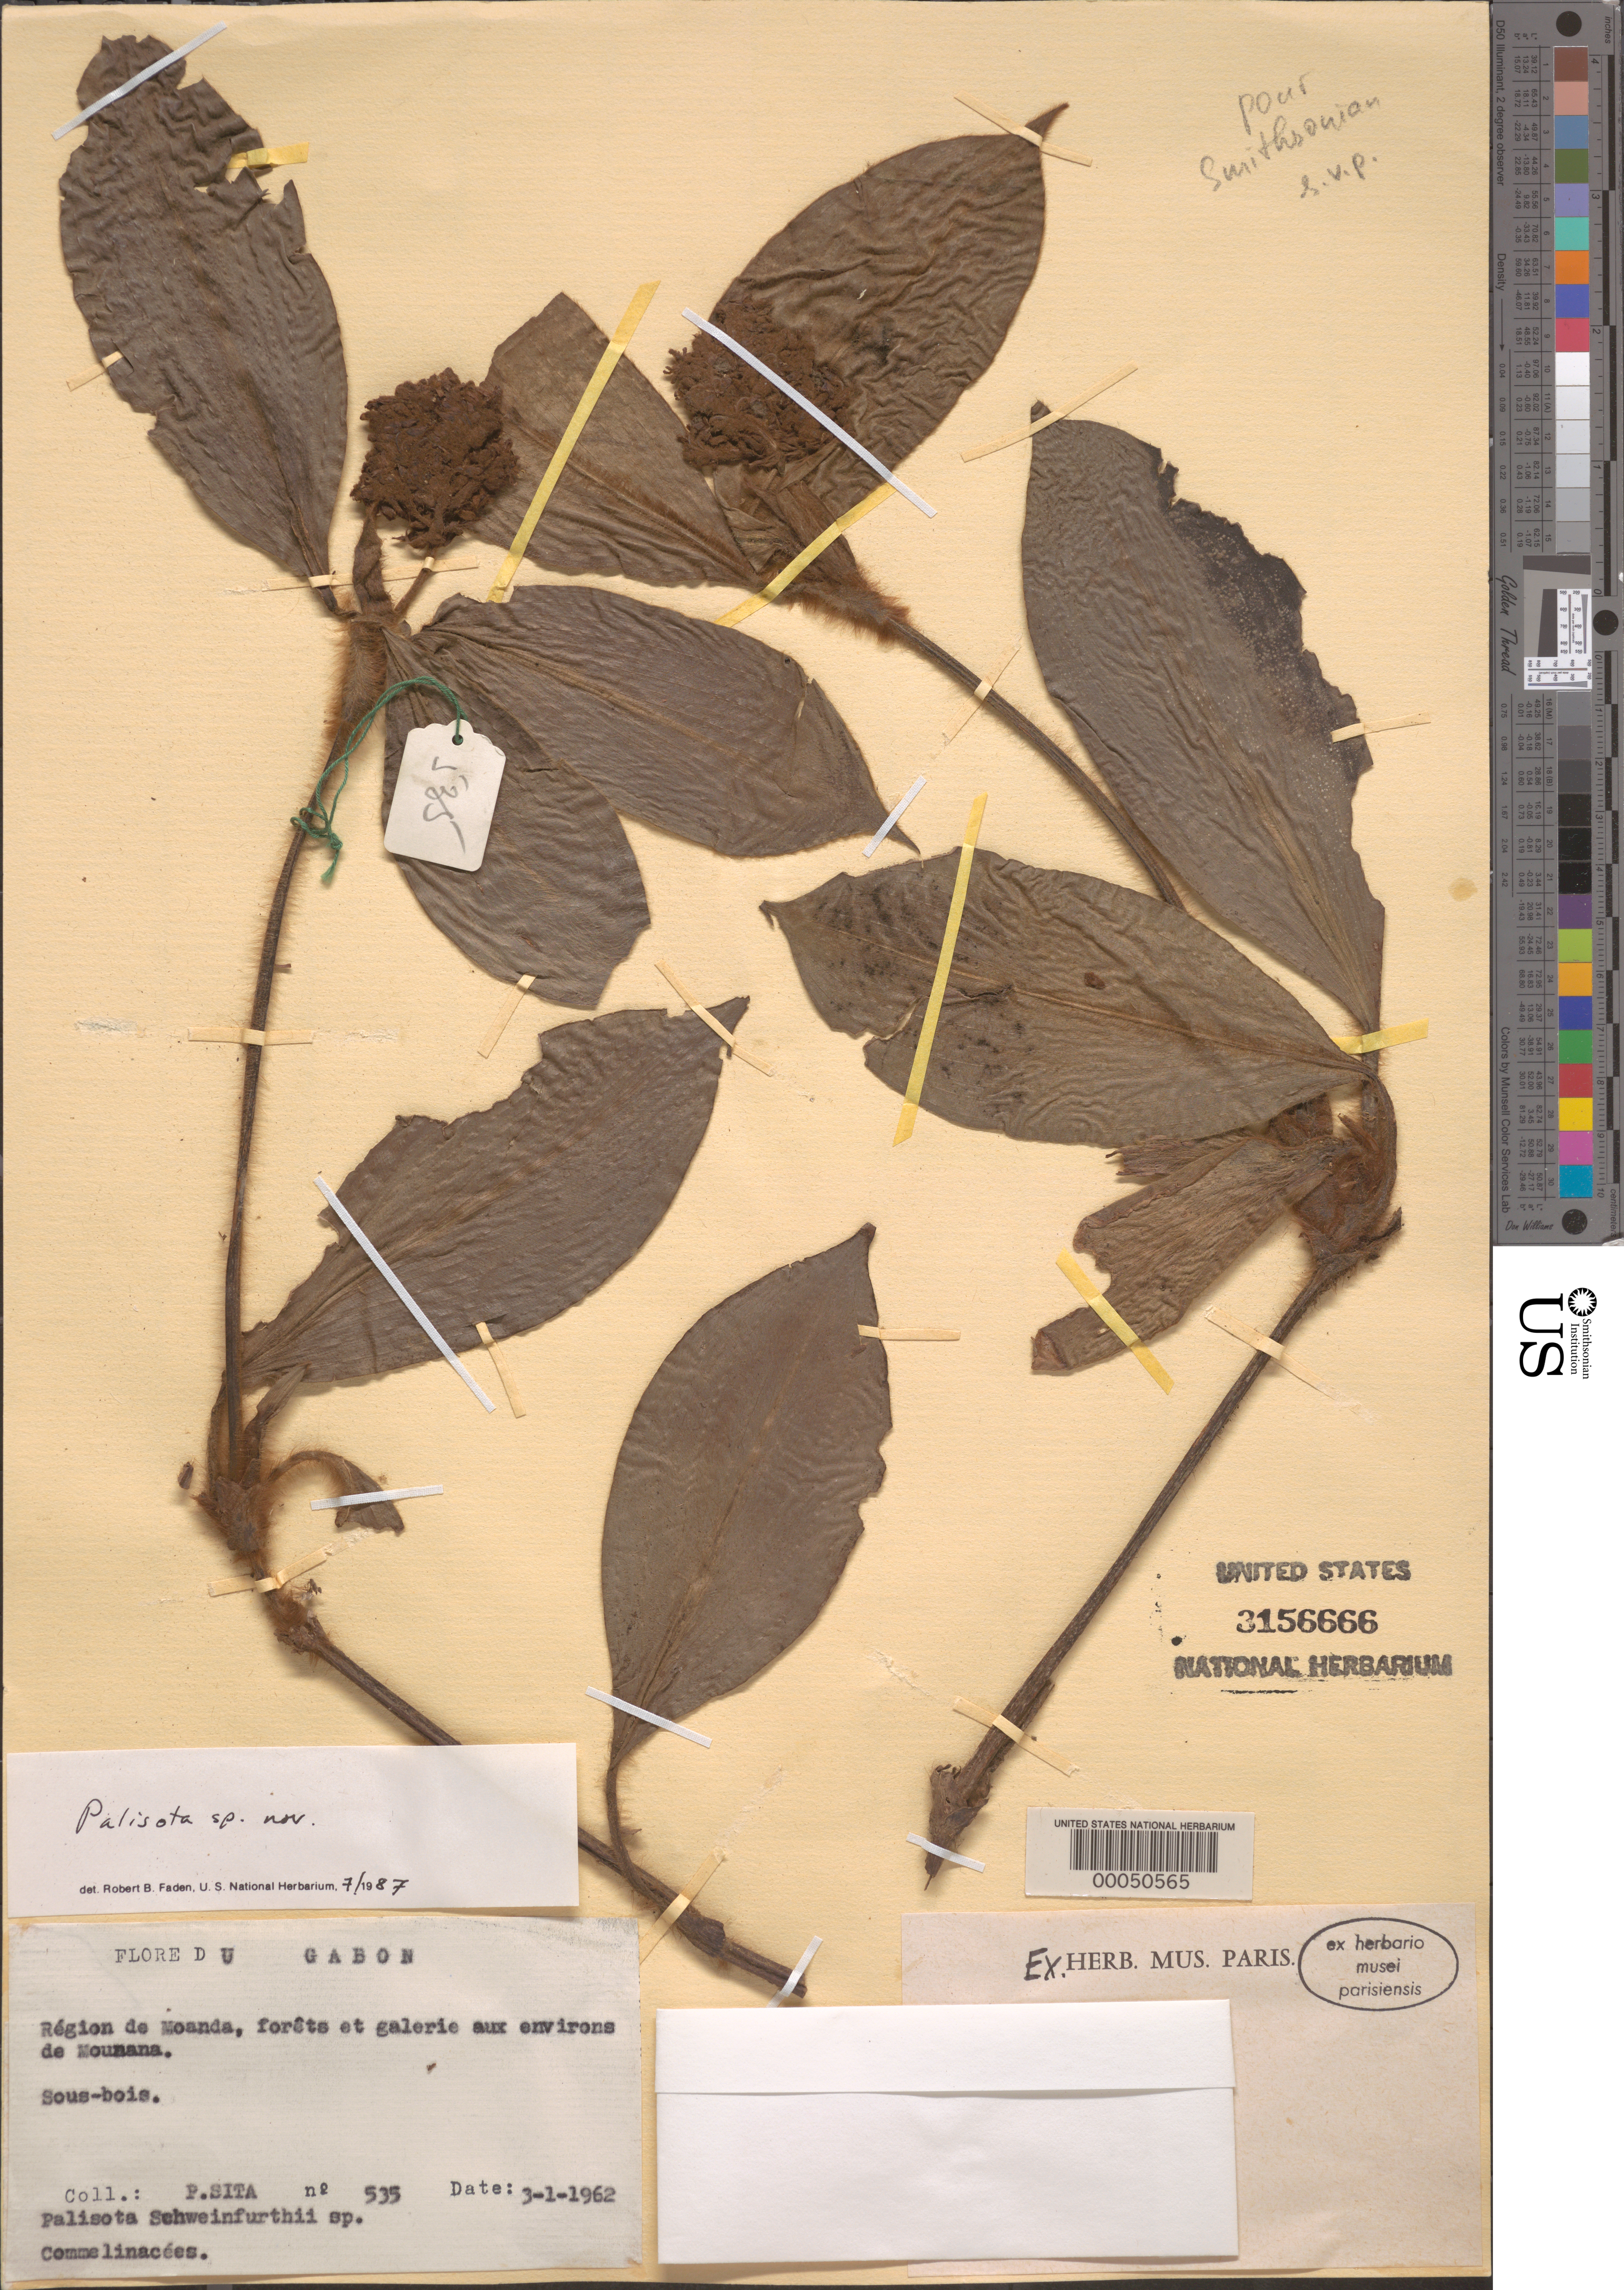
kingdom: Plantae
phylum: Tracheophyta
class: Liliopsida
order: Commelinales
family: Commelinaceae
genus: Palisota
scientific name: Palisota sp.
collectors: P. Sita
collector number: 535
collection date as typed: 03 Jan 1962 or 01 Mar 1962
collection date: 1962-01-03 or 1962-03-01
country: Gabon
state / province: Haut-ogooué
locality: Region of Moanda, Forests and vicinity of Mounana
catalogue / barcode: US 3156666